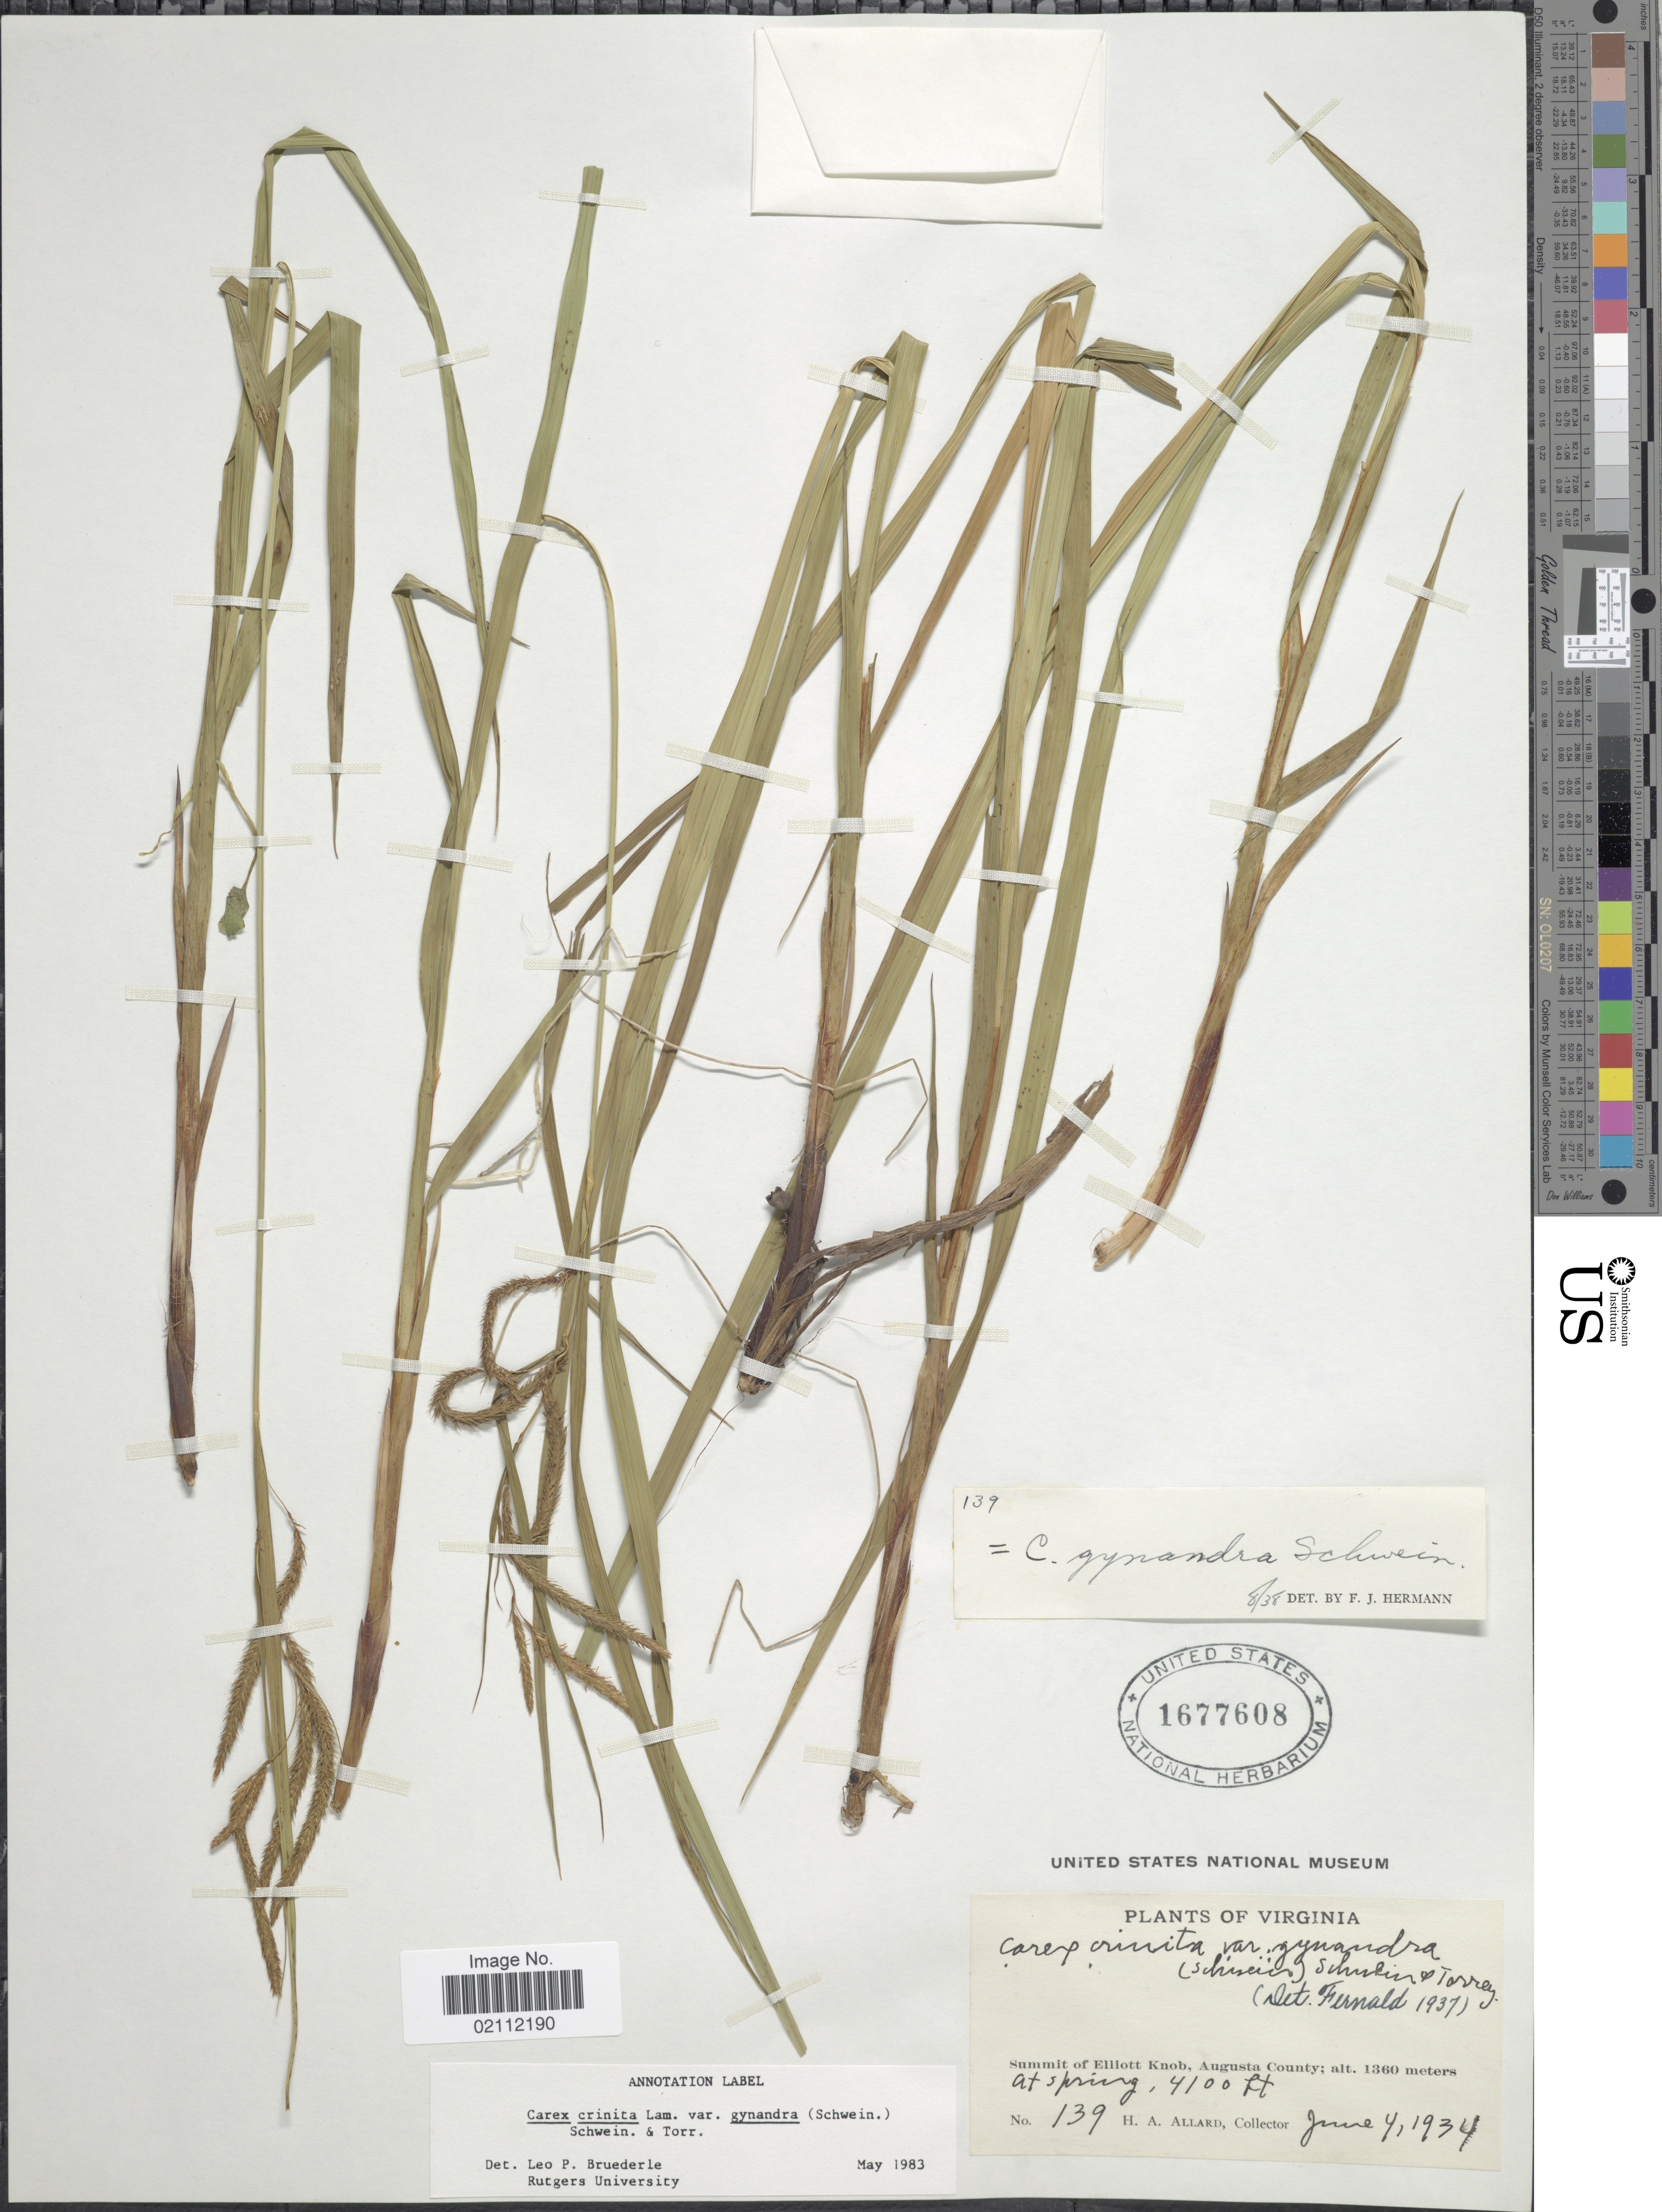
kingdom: Plantae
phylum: Tracheophyta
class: Liliopsida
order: Poales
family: Cyperaceae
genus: Carex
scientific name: Carex gynandra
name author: Schwein.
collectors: H. A. Allard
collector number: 139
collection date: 1934-06-04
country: United States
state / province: Virginia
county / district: Augusta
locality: Summit of Elliot Knob, Augusta County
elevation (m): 1250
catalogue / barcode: US 1677608